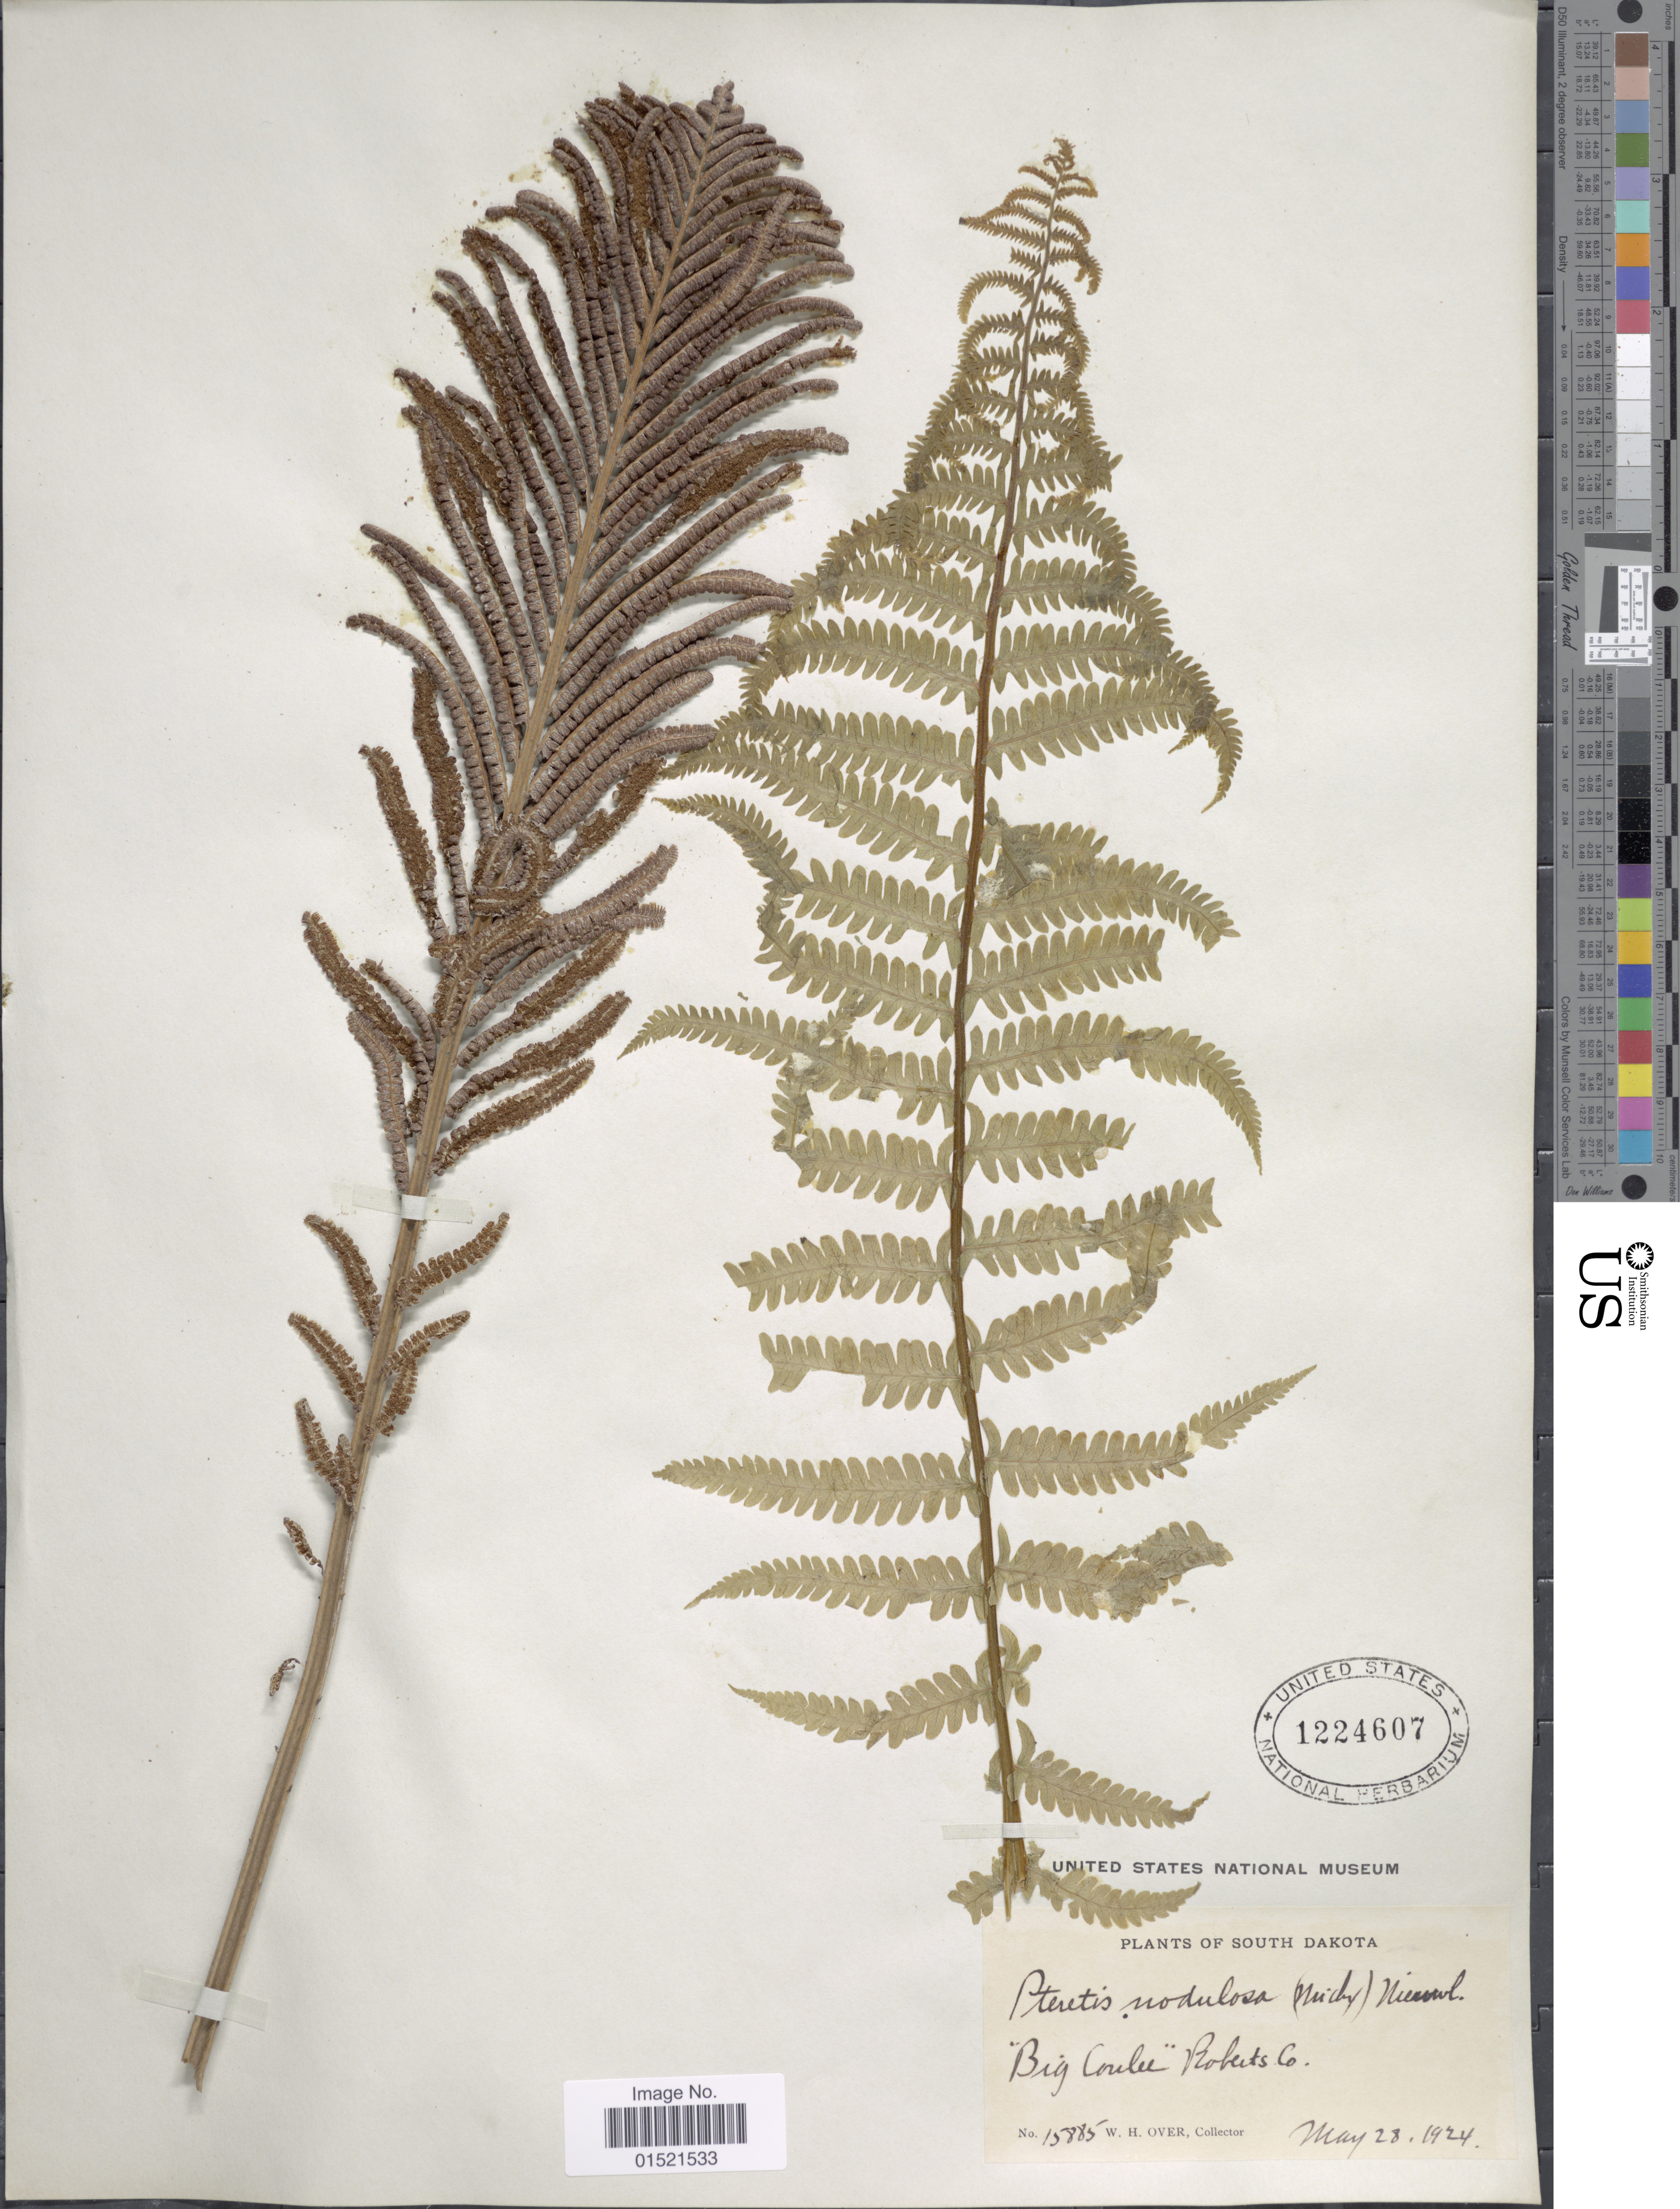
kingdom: Plantae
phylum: Tracheophyta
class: Polypodiopsida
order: Polypodiales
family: Onocleaceae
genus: Matteuccia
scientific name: Matteuccia struthiopteris var. pensylvanica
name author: (Willd.) C.V. Morton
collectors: W. Over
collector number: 15885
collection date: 1924-05-28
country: United States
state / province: South Dakota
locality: Big Coulee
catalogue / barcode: US 1224607